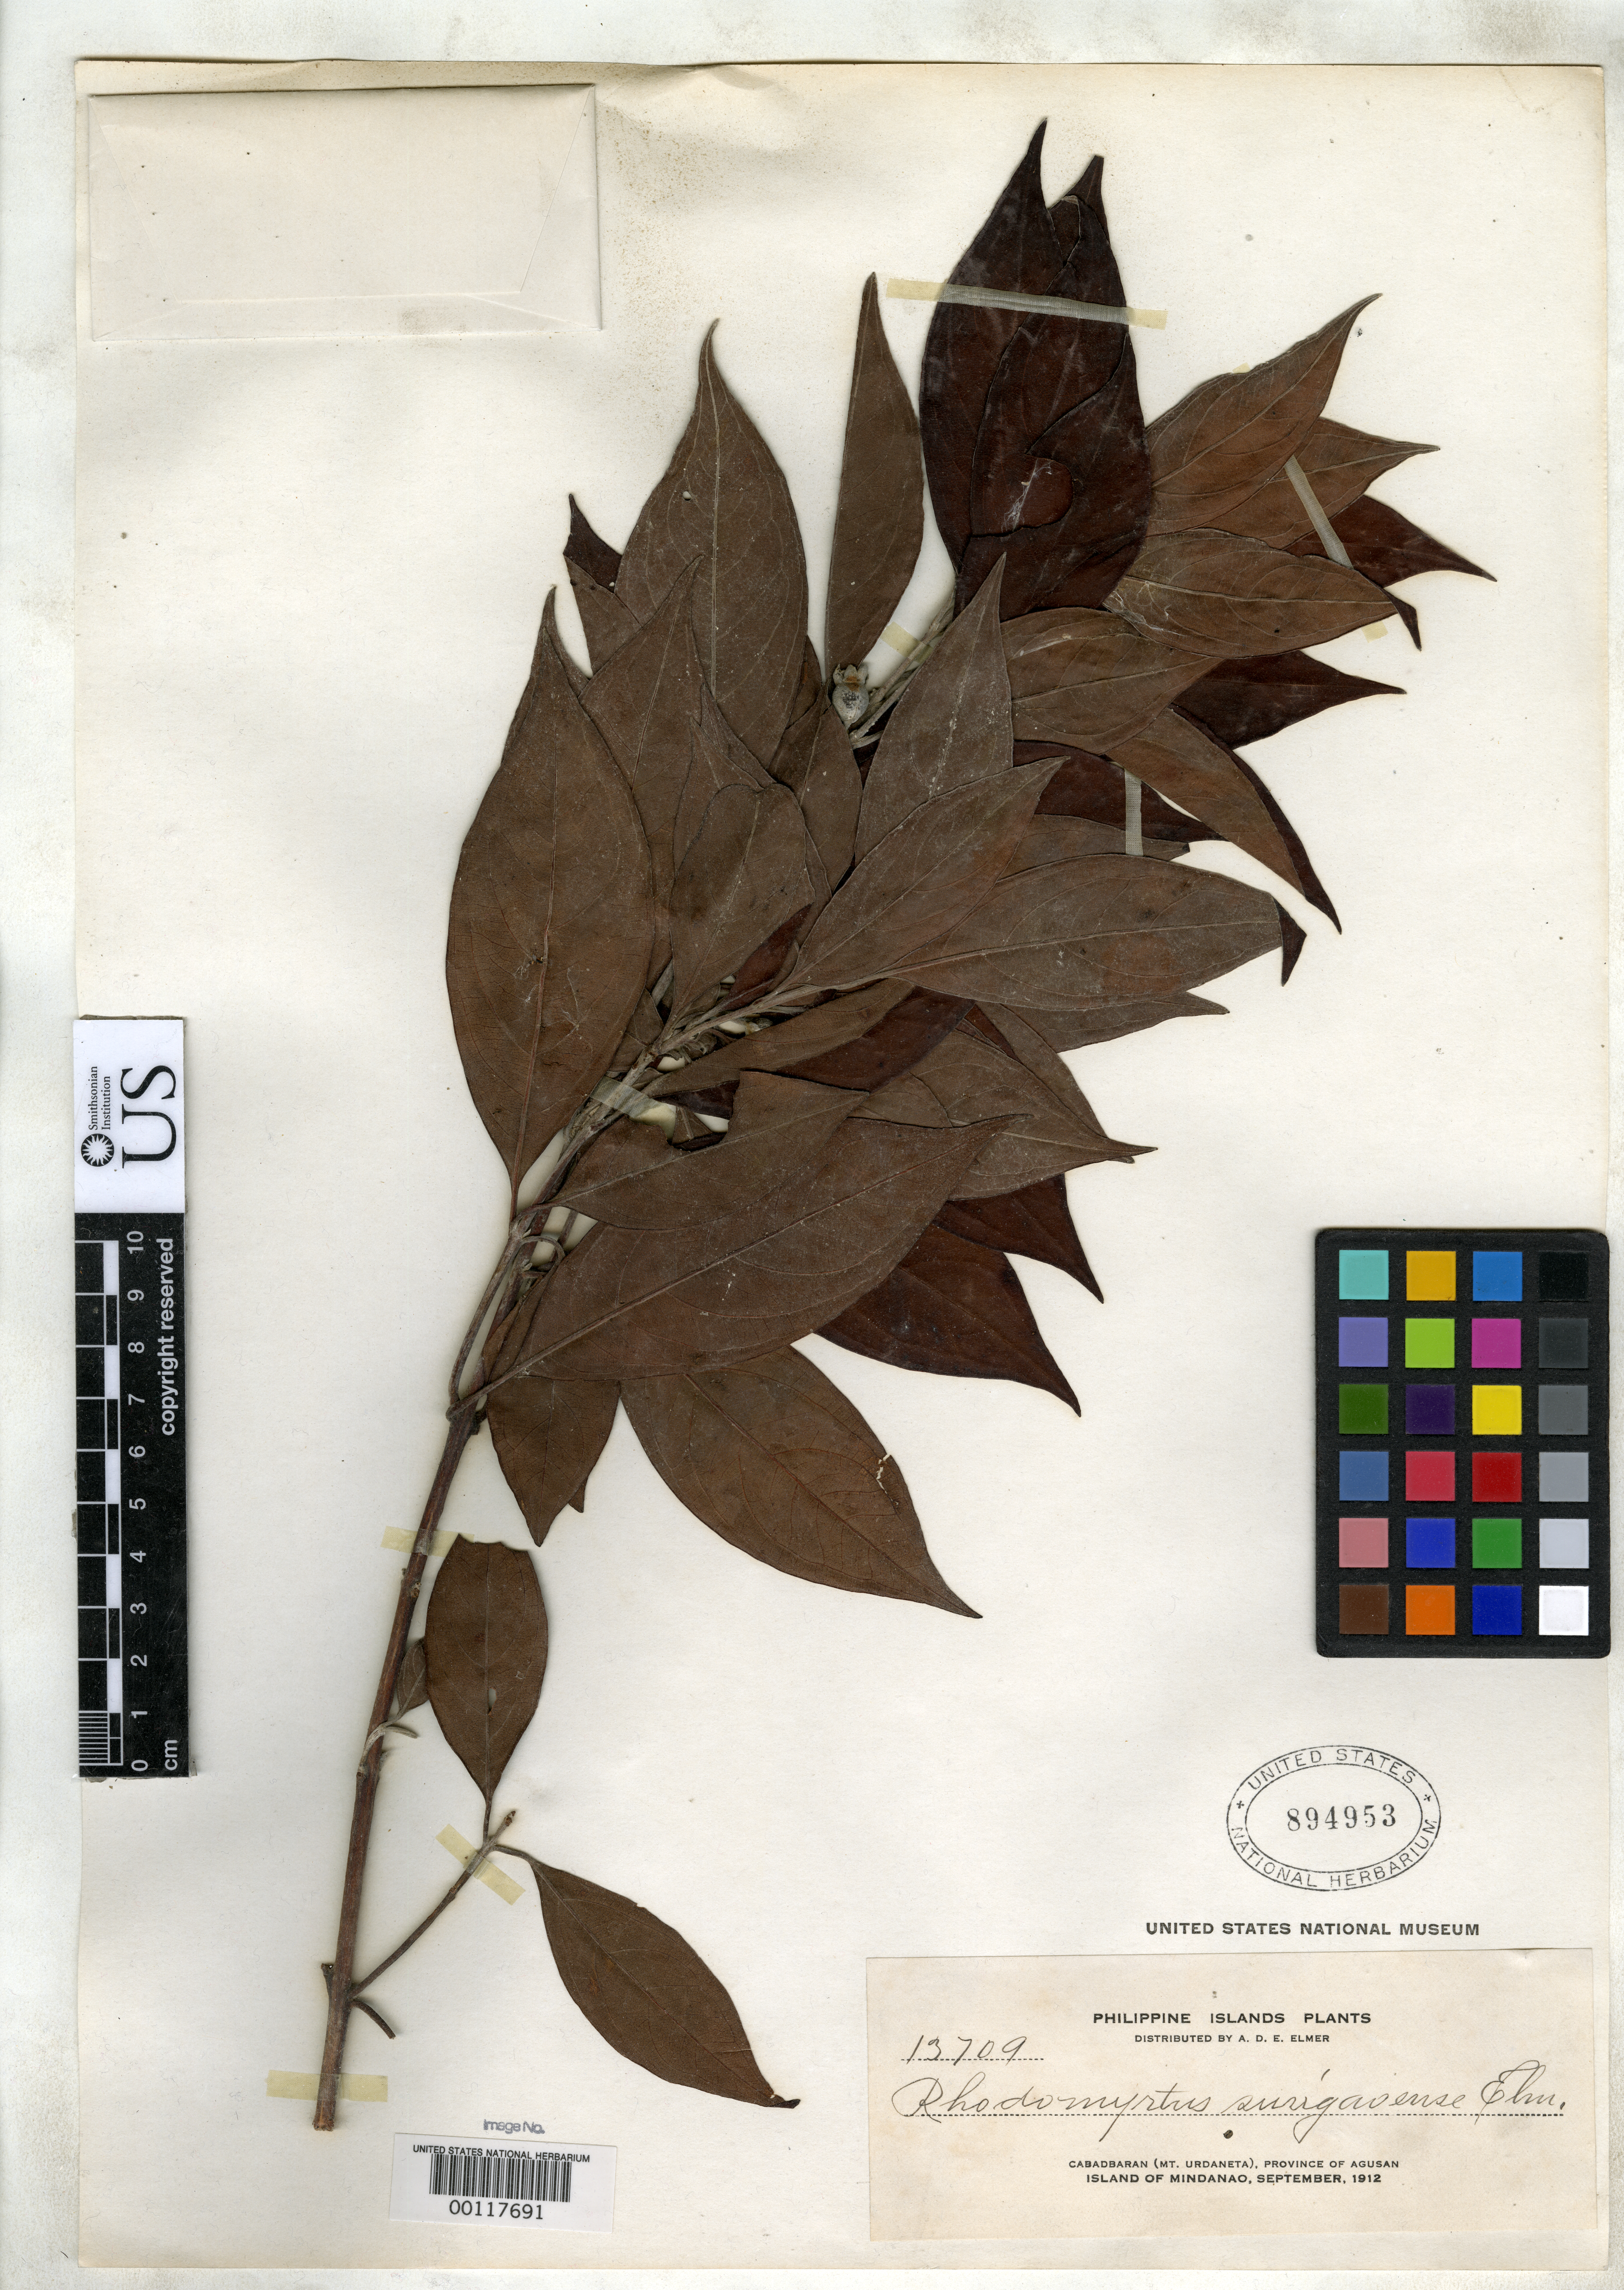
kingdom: Plantae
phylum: Tracheophyta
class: Magnoliopsida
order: Myrtales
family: Myrtaceae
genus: Rhodomyrtus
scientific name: Rhodomyrtus surigaoensis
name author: Elmer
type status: Isotype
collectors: A. D. E. Elmer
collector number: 13709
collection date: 1912-07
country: Philippines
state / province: Caraga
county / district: Agusan del Norte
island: Mindanao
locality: Cabadbaran (Mt. Urdaneta), province of Agusan, Island of Mindanao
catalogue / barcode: US 894953